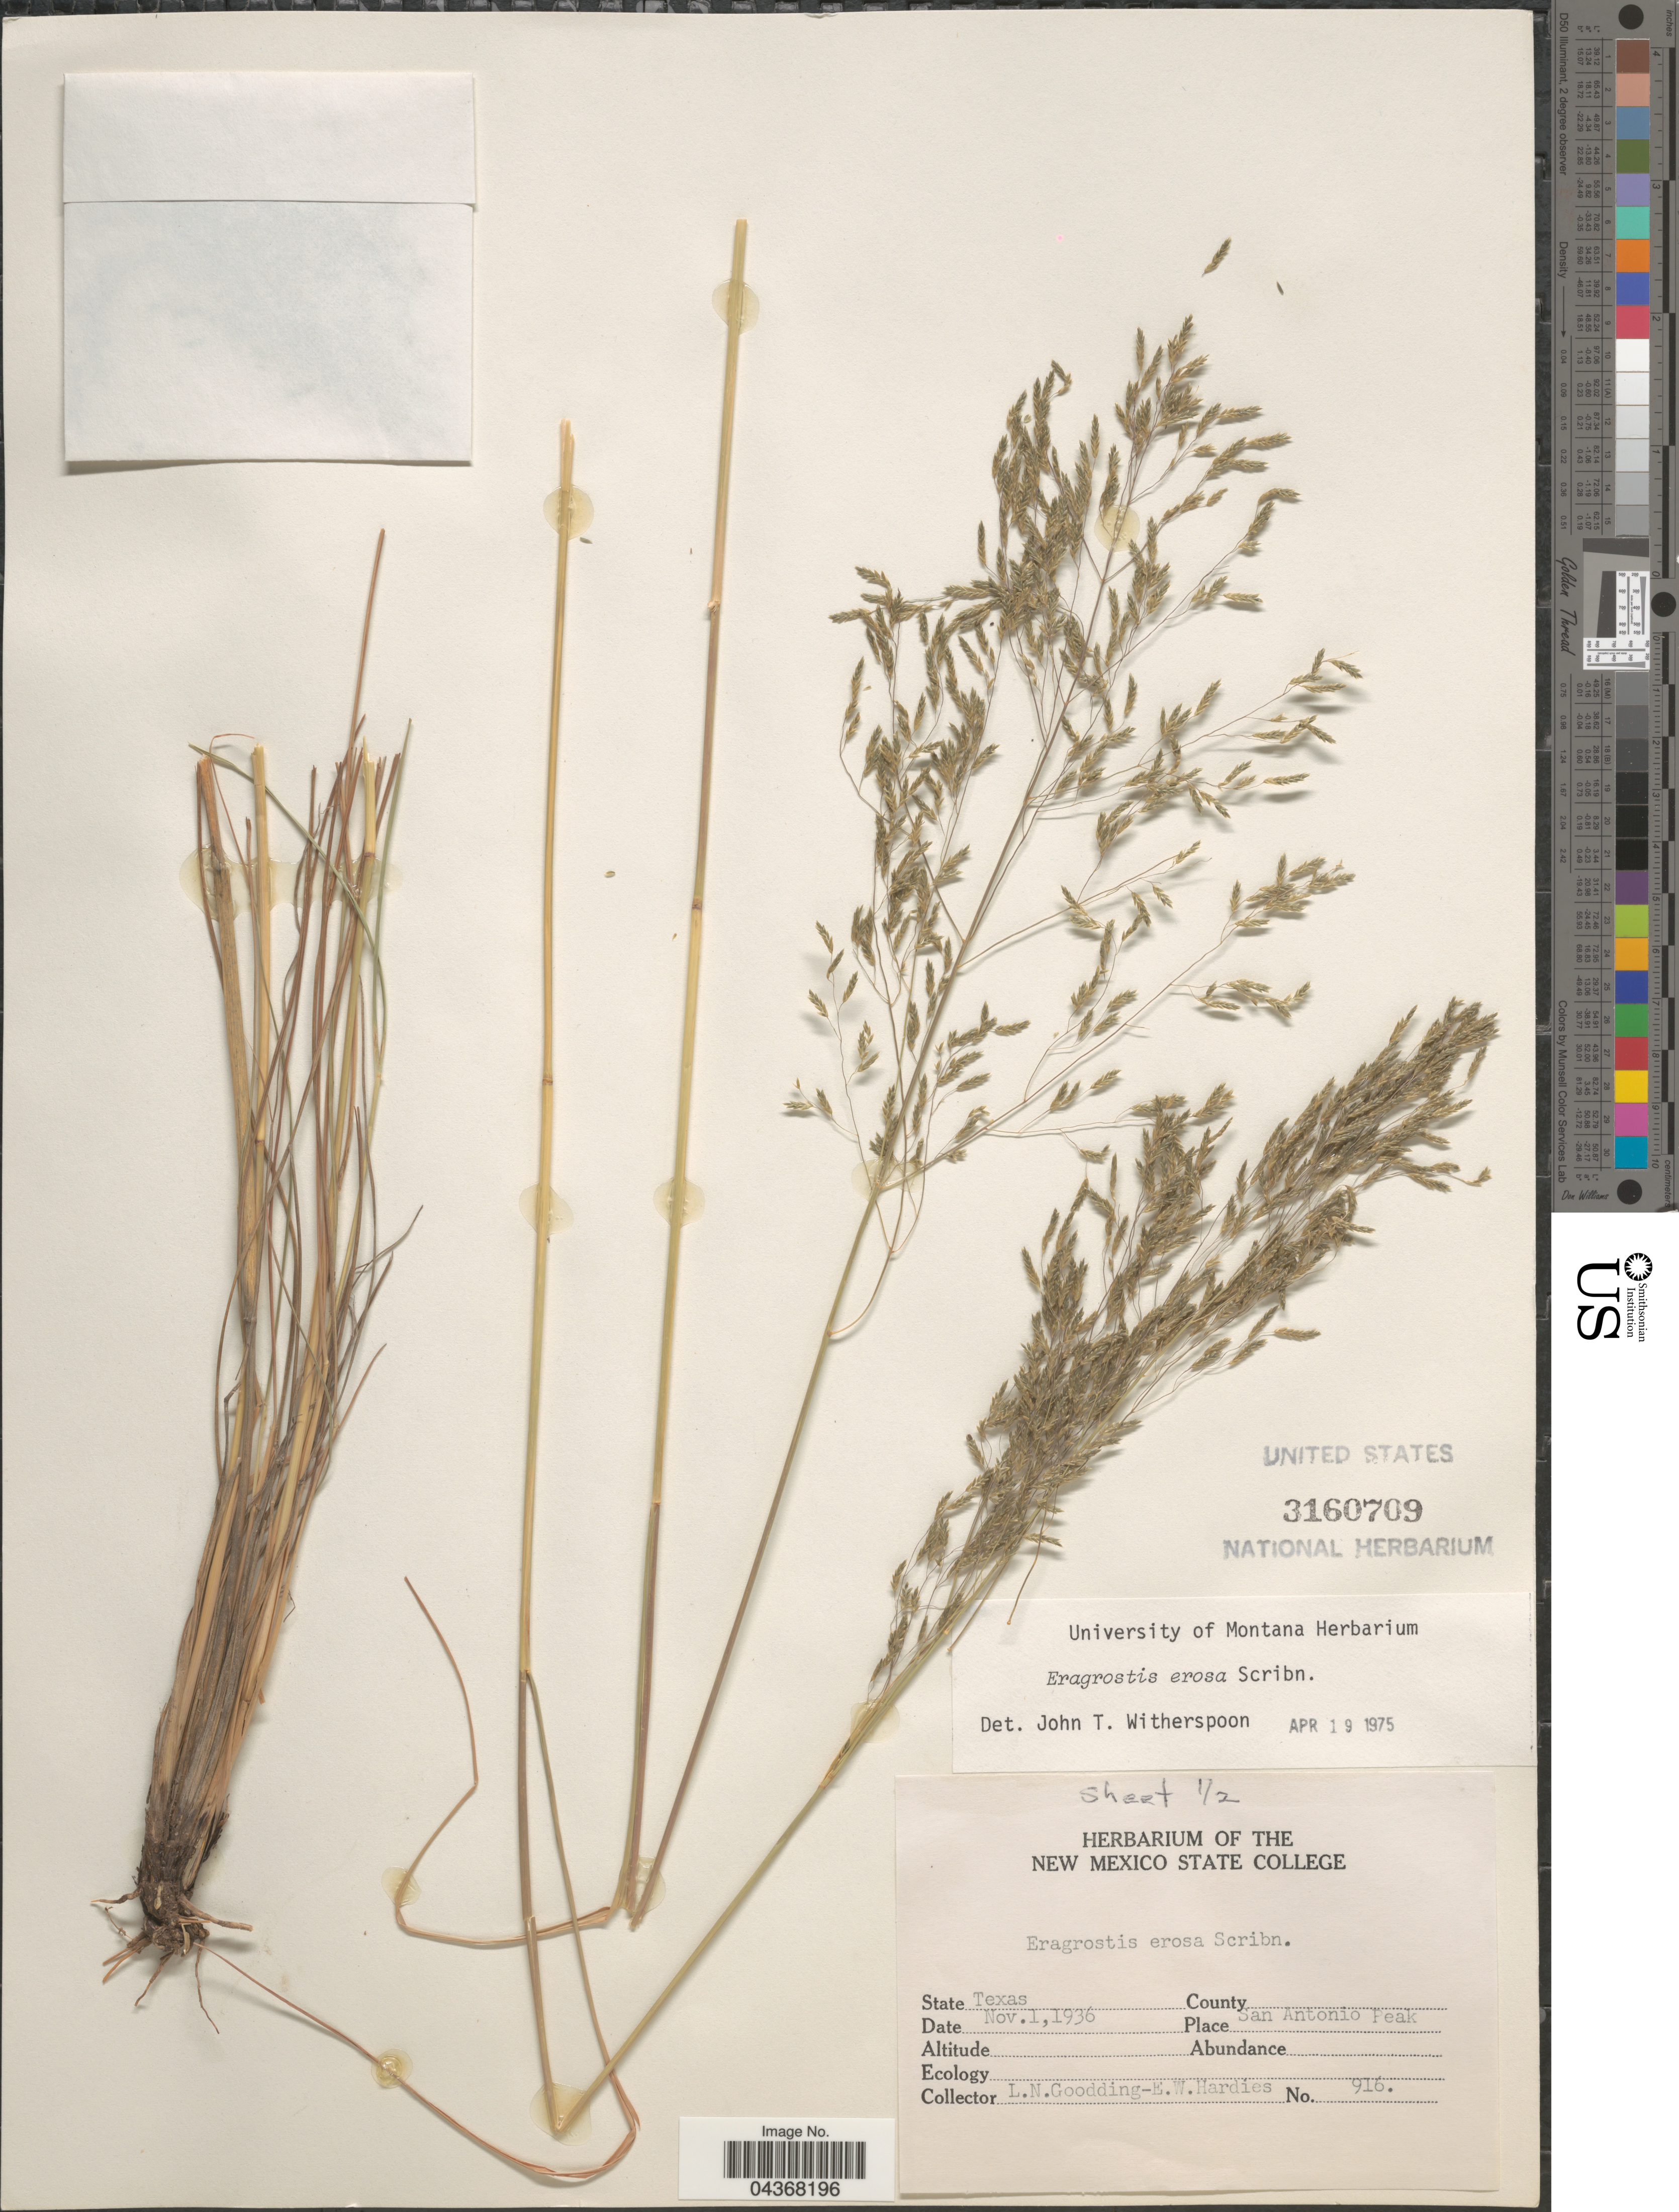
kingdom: Plantae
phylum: Tracheophyta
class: Liliopsida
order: Poales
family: Poaceae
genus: Eragrostis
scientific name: Eragrostis erosa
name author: Scribn. ex W.J. Beal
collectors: L. N. Goodding & Hardies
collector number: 916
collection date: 1936-11-01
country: United States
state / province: Texas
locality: San Antonio Peak.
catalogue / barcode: US 3160709